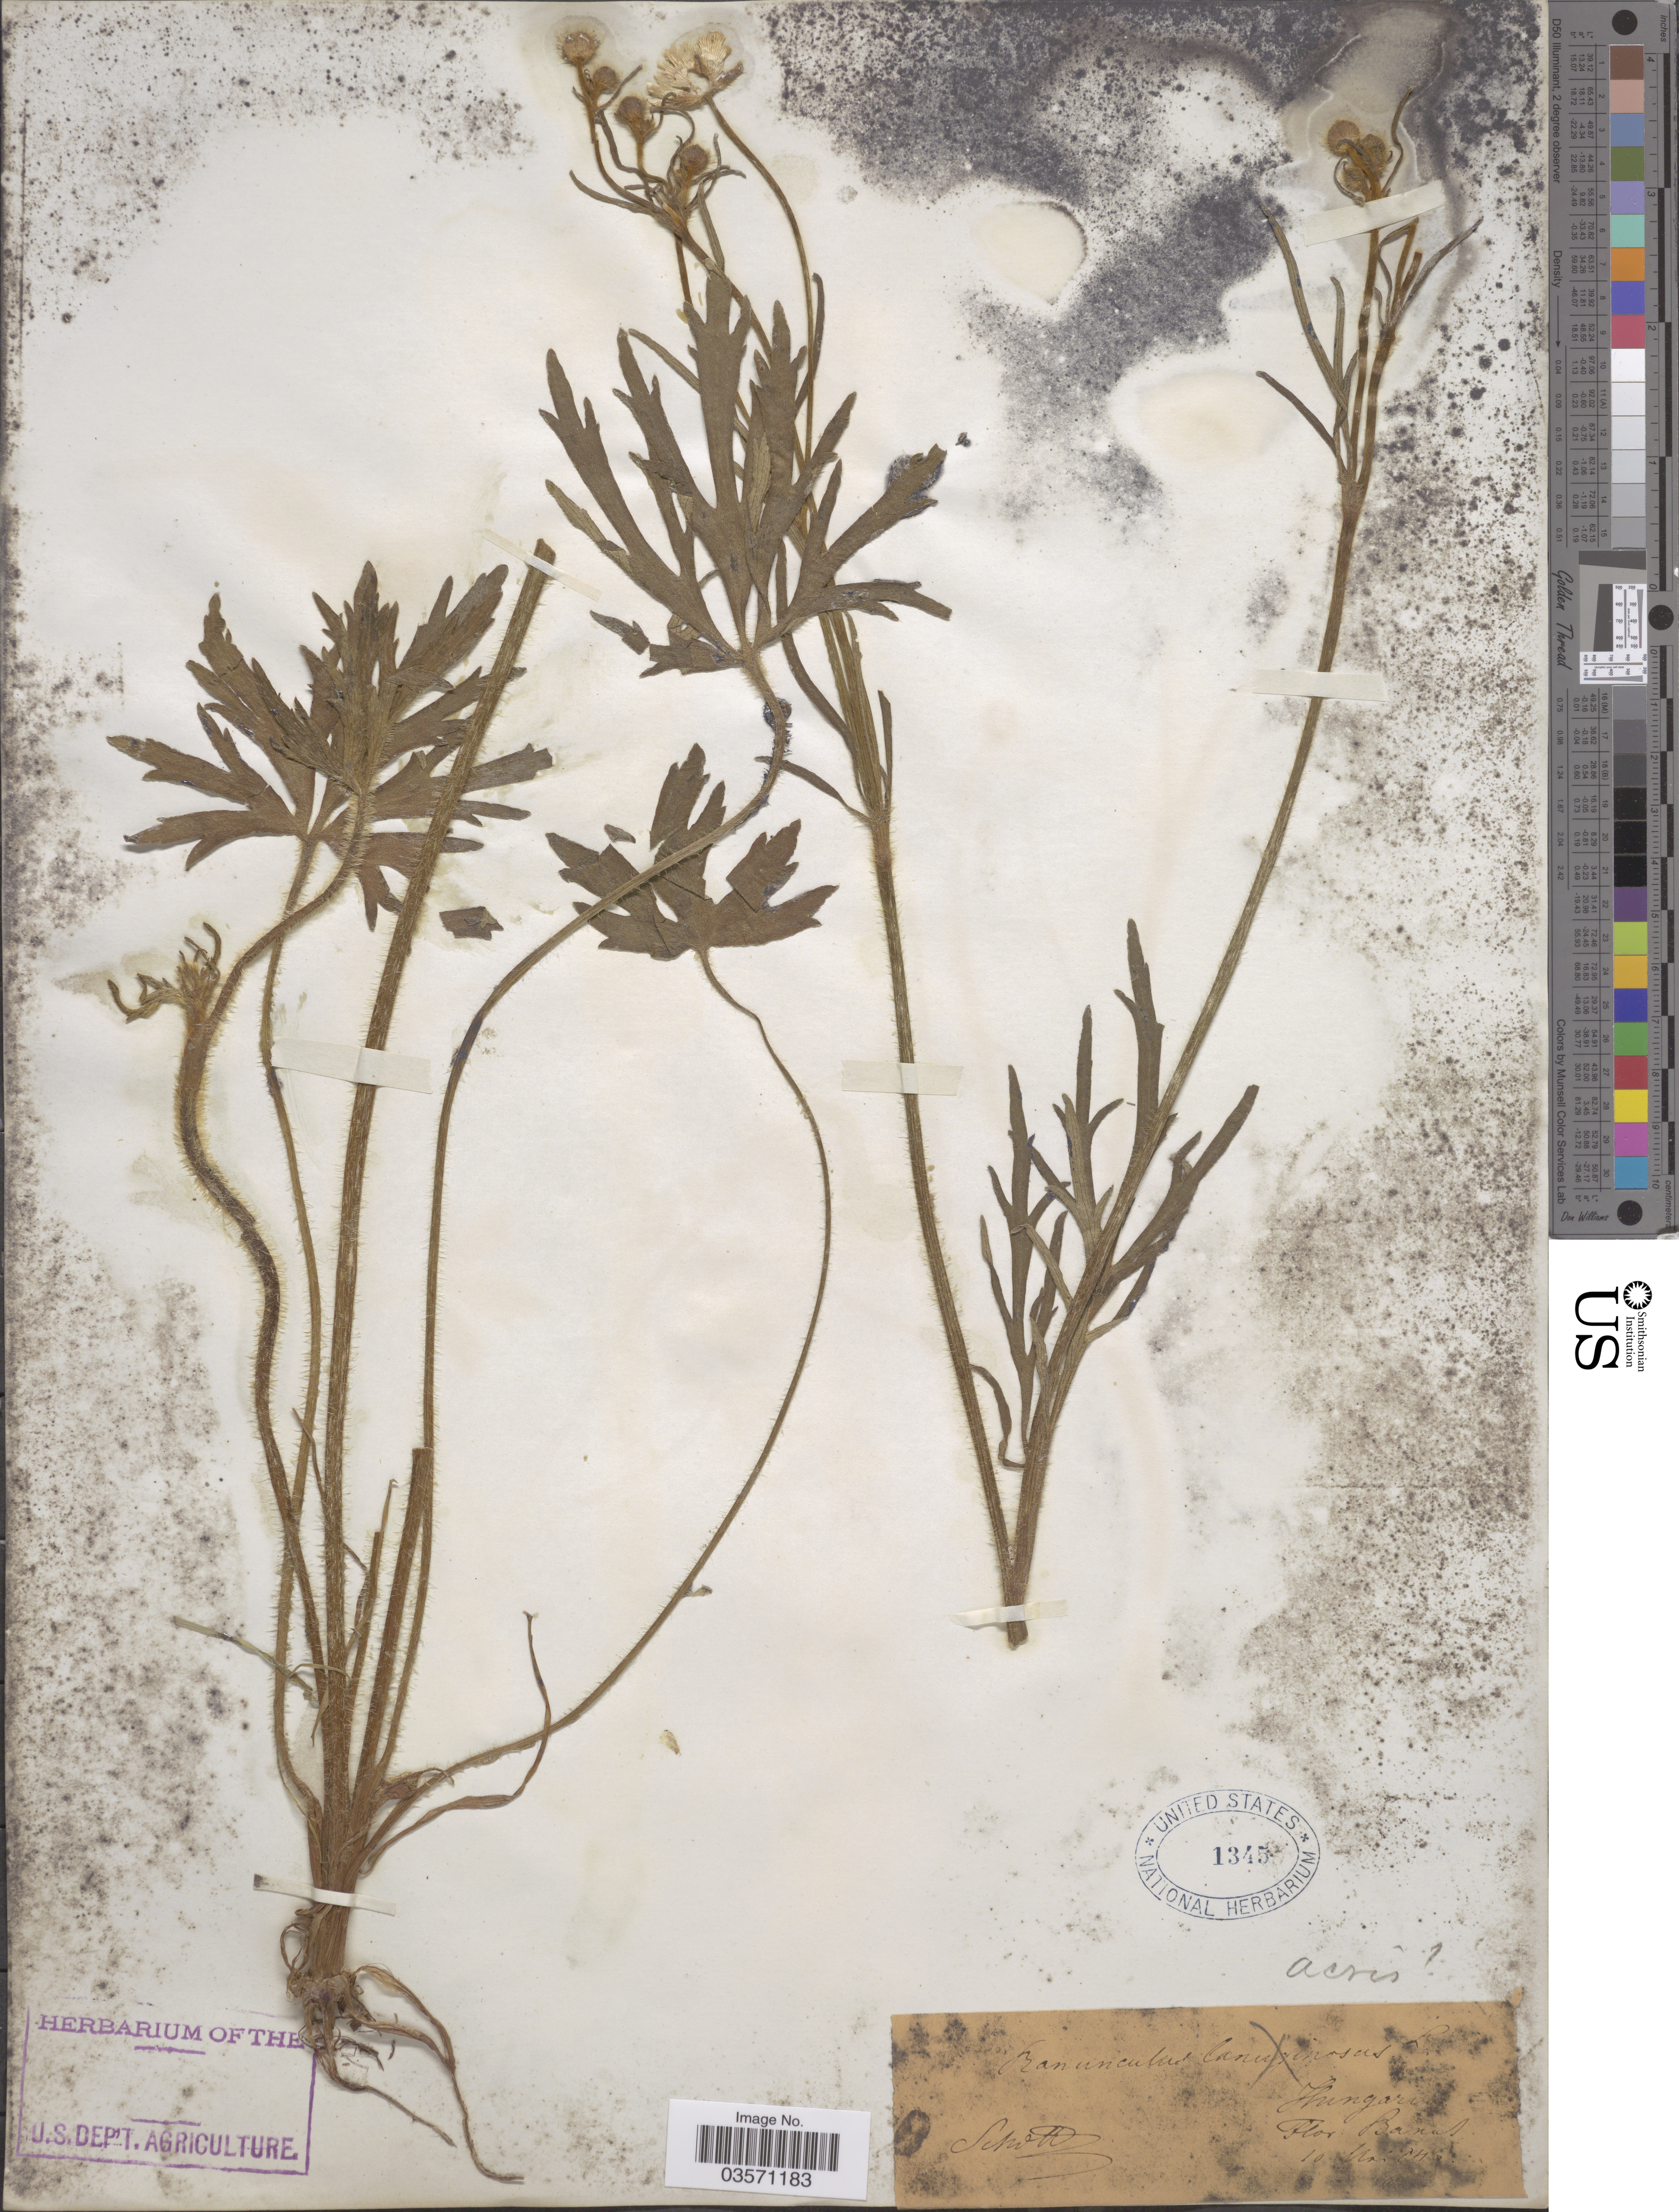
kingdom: Plantae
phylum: Tracheophyta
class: Magnoliopsida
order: Ranunculales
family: Ranunculaceae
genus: Ranunculus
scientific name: Ranunculus acris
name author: L.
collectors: -. Schottz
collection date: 1846-05-10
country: Hungary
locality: Banat.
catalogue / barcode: US 1345